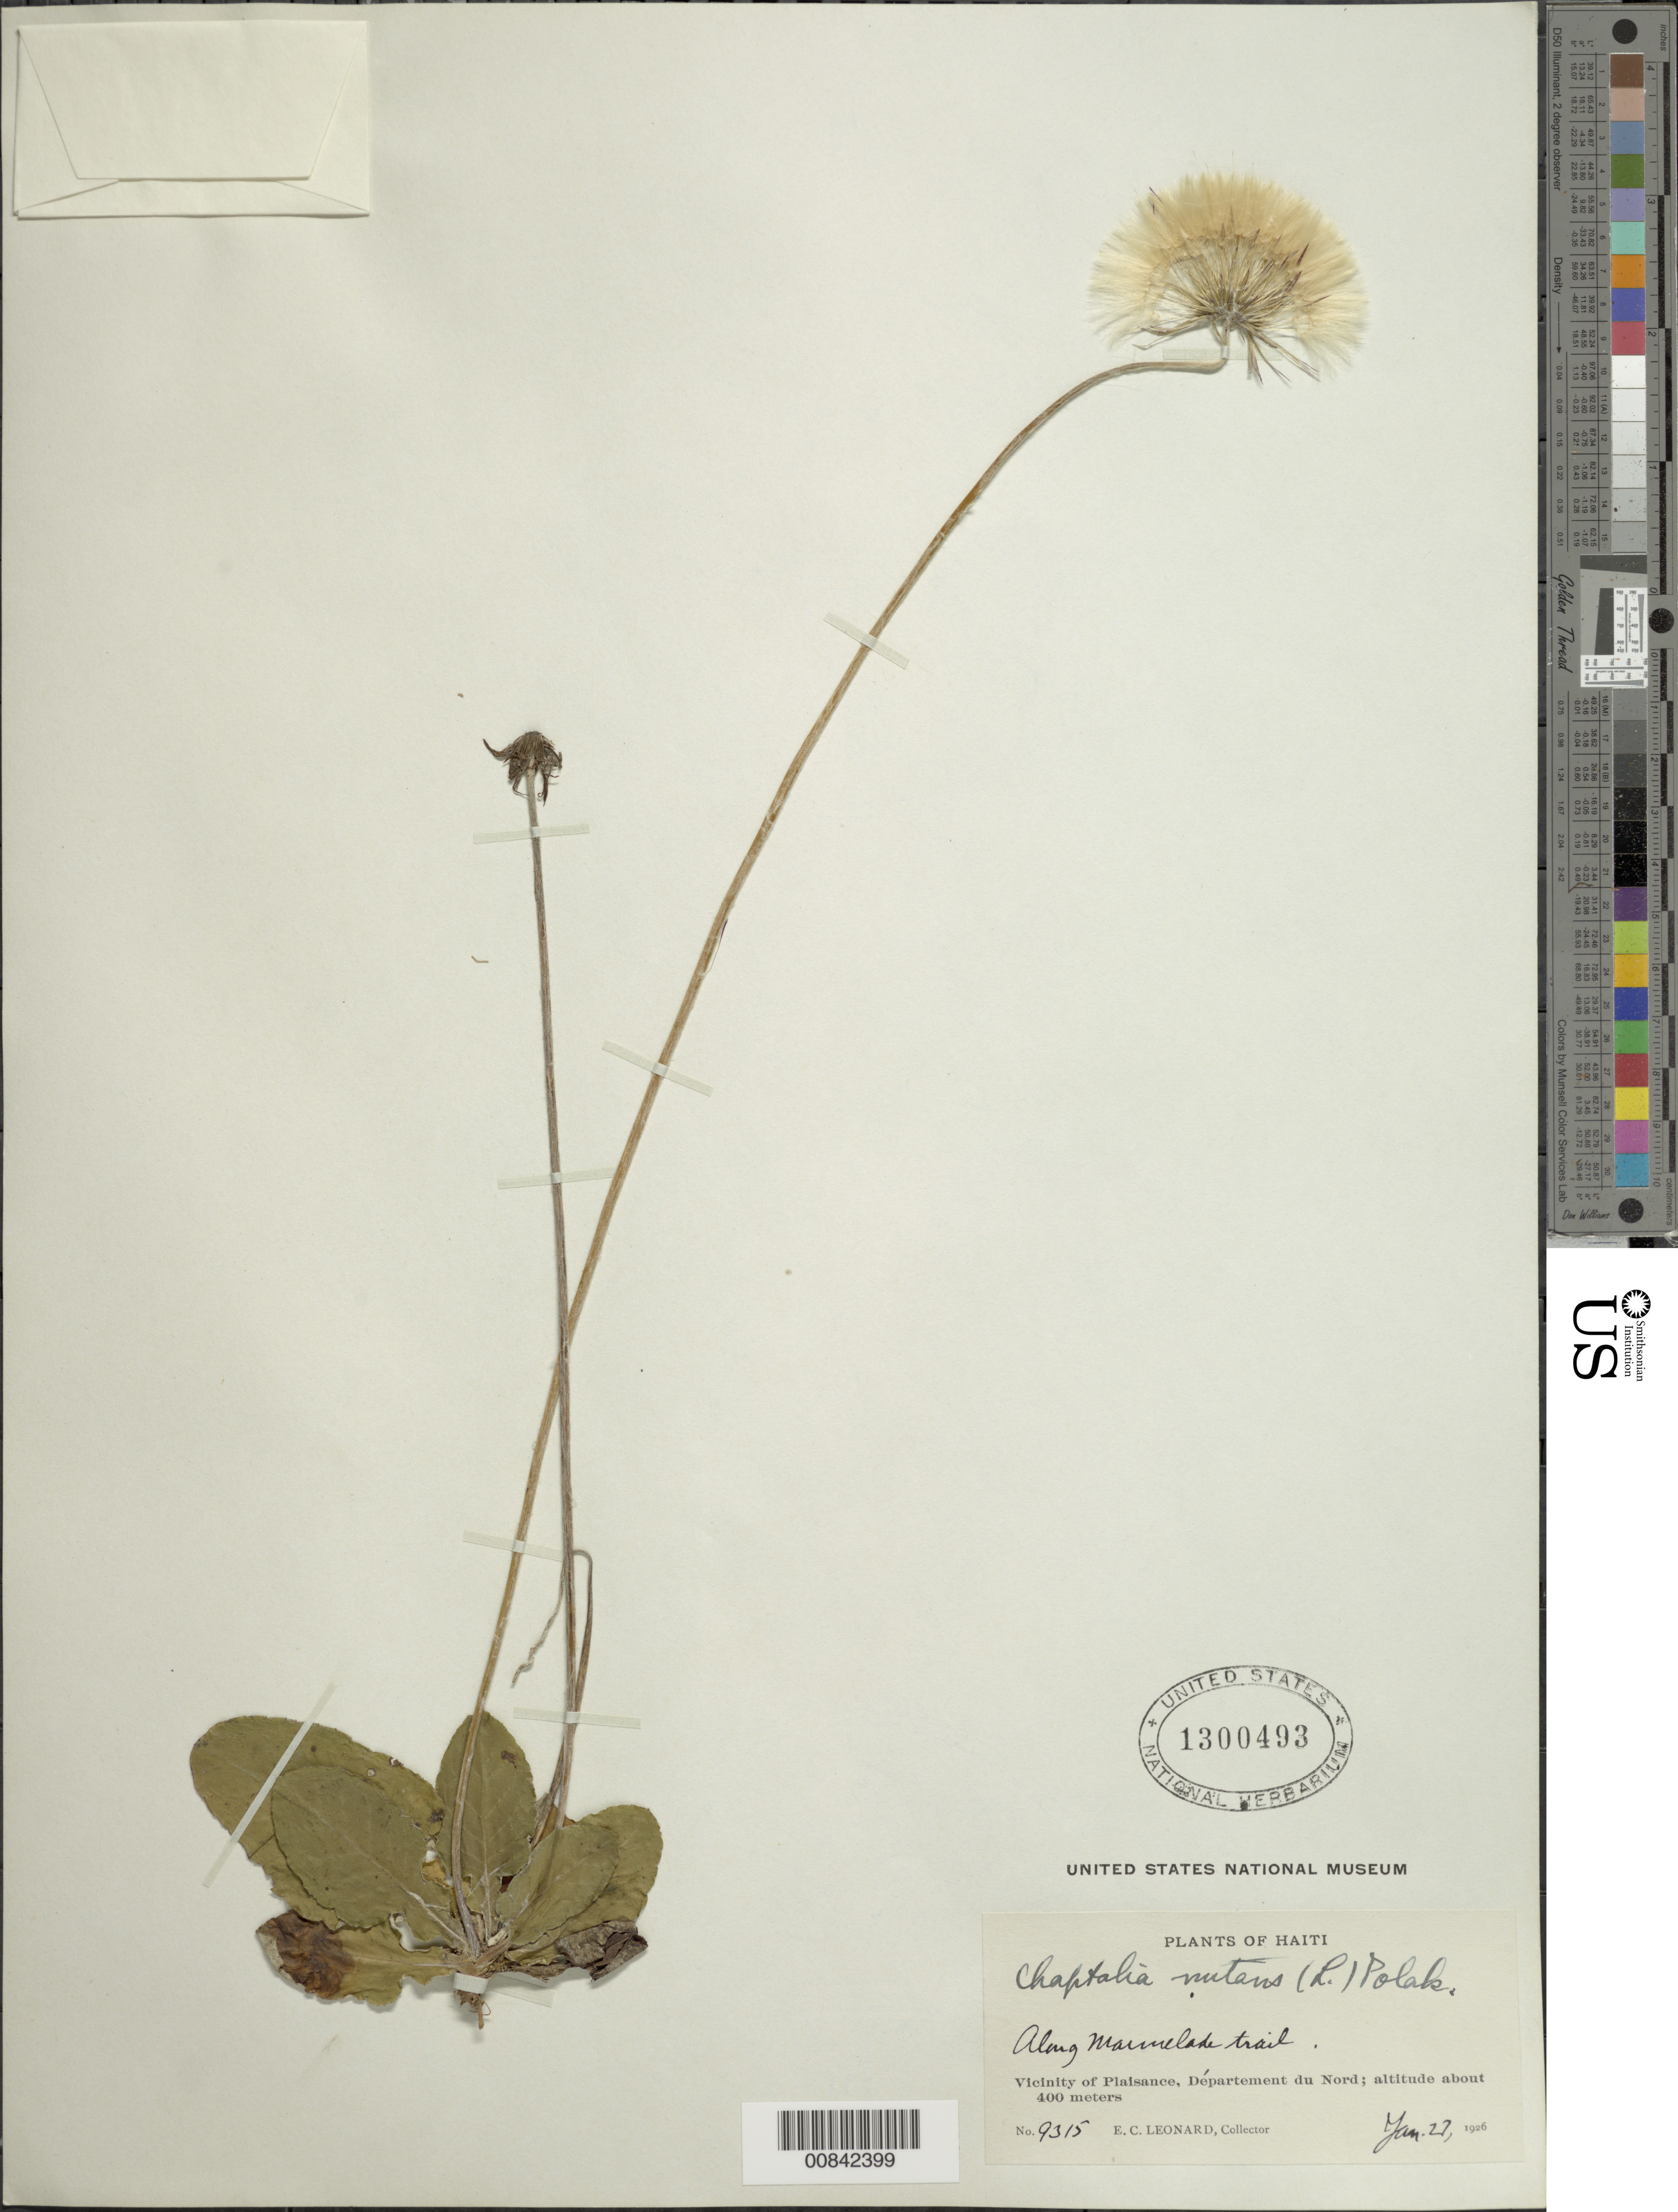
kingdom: Plantae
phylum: Tracheophyta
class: Magnoliopsida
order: Asterales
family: Asteraceae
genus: Chaptalia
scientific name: Chaptalia nutans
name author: (L.) Pol.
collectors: E. C. Leonard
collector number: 9315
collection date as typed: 27 Jan 1926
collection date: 1926-01-27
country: Haiti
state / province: Nord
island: Hispaniola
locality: Vicinity of Plaisance, along Marmelade trail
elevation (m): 400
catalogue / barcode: US 1300493